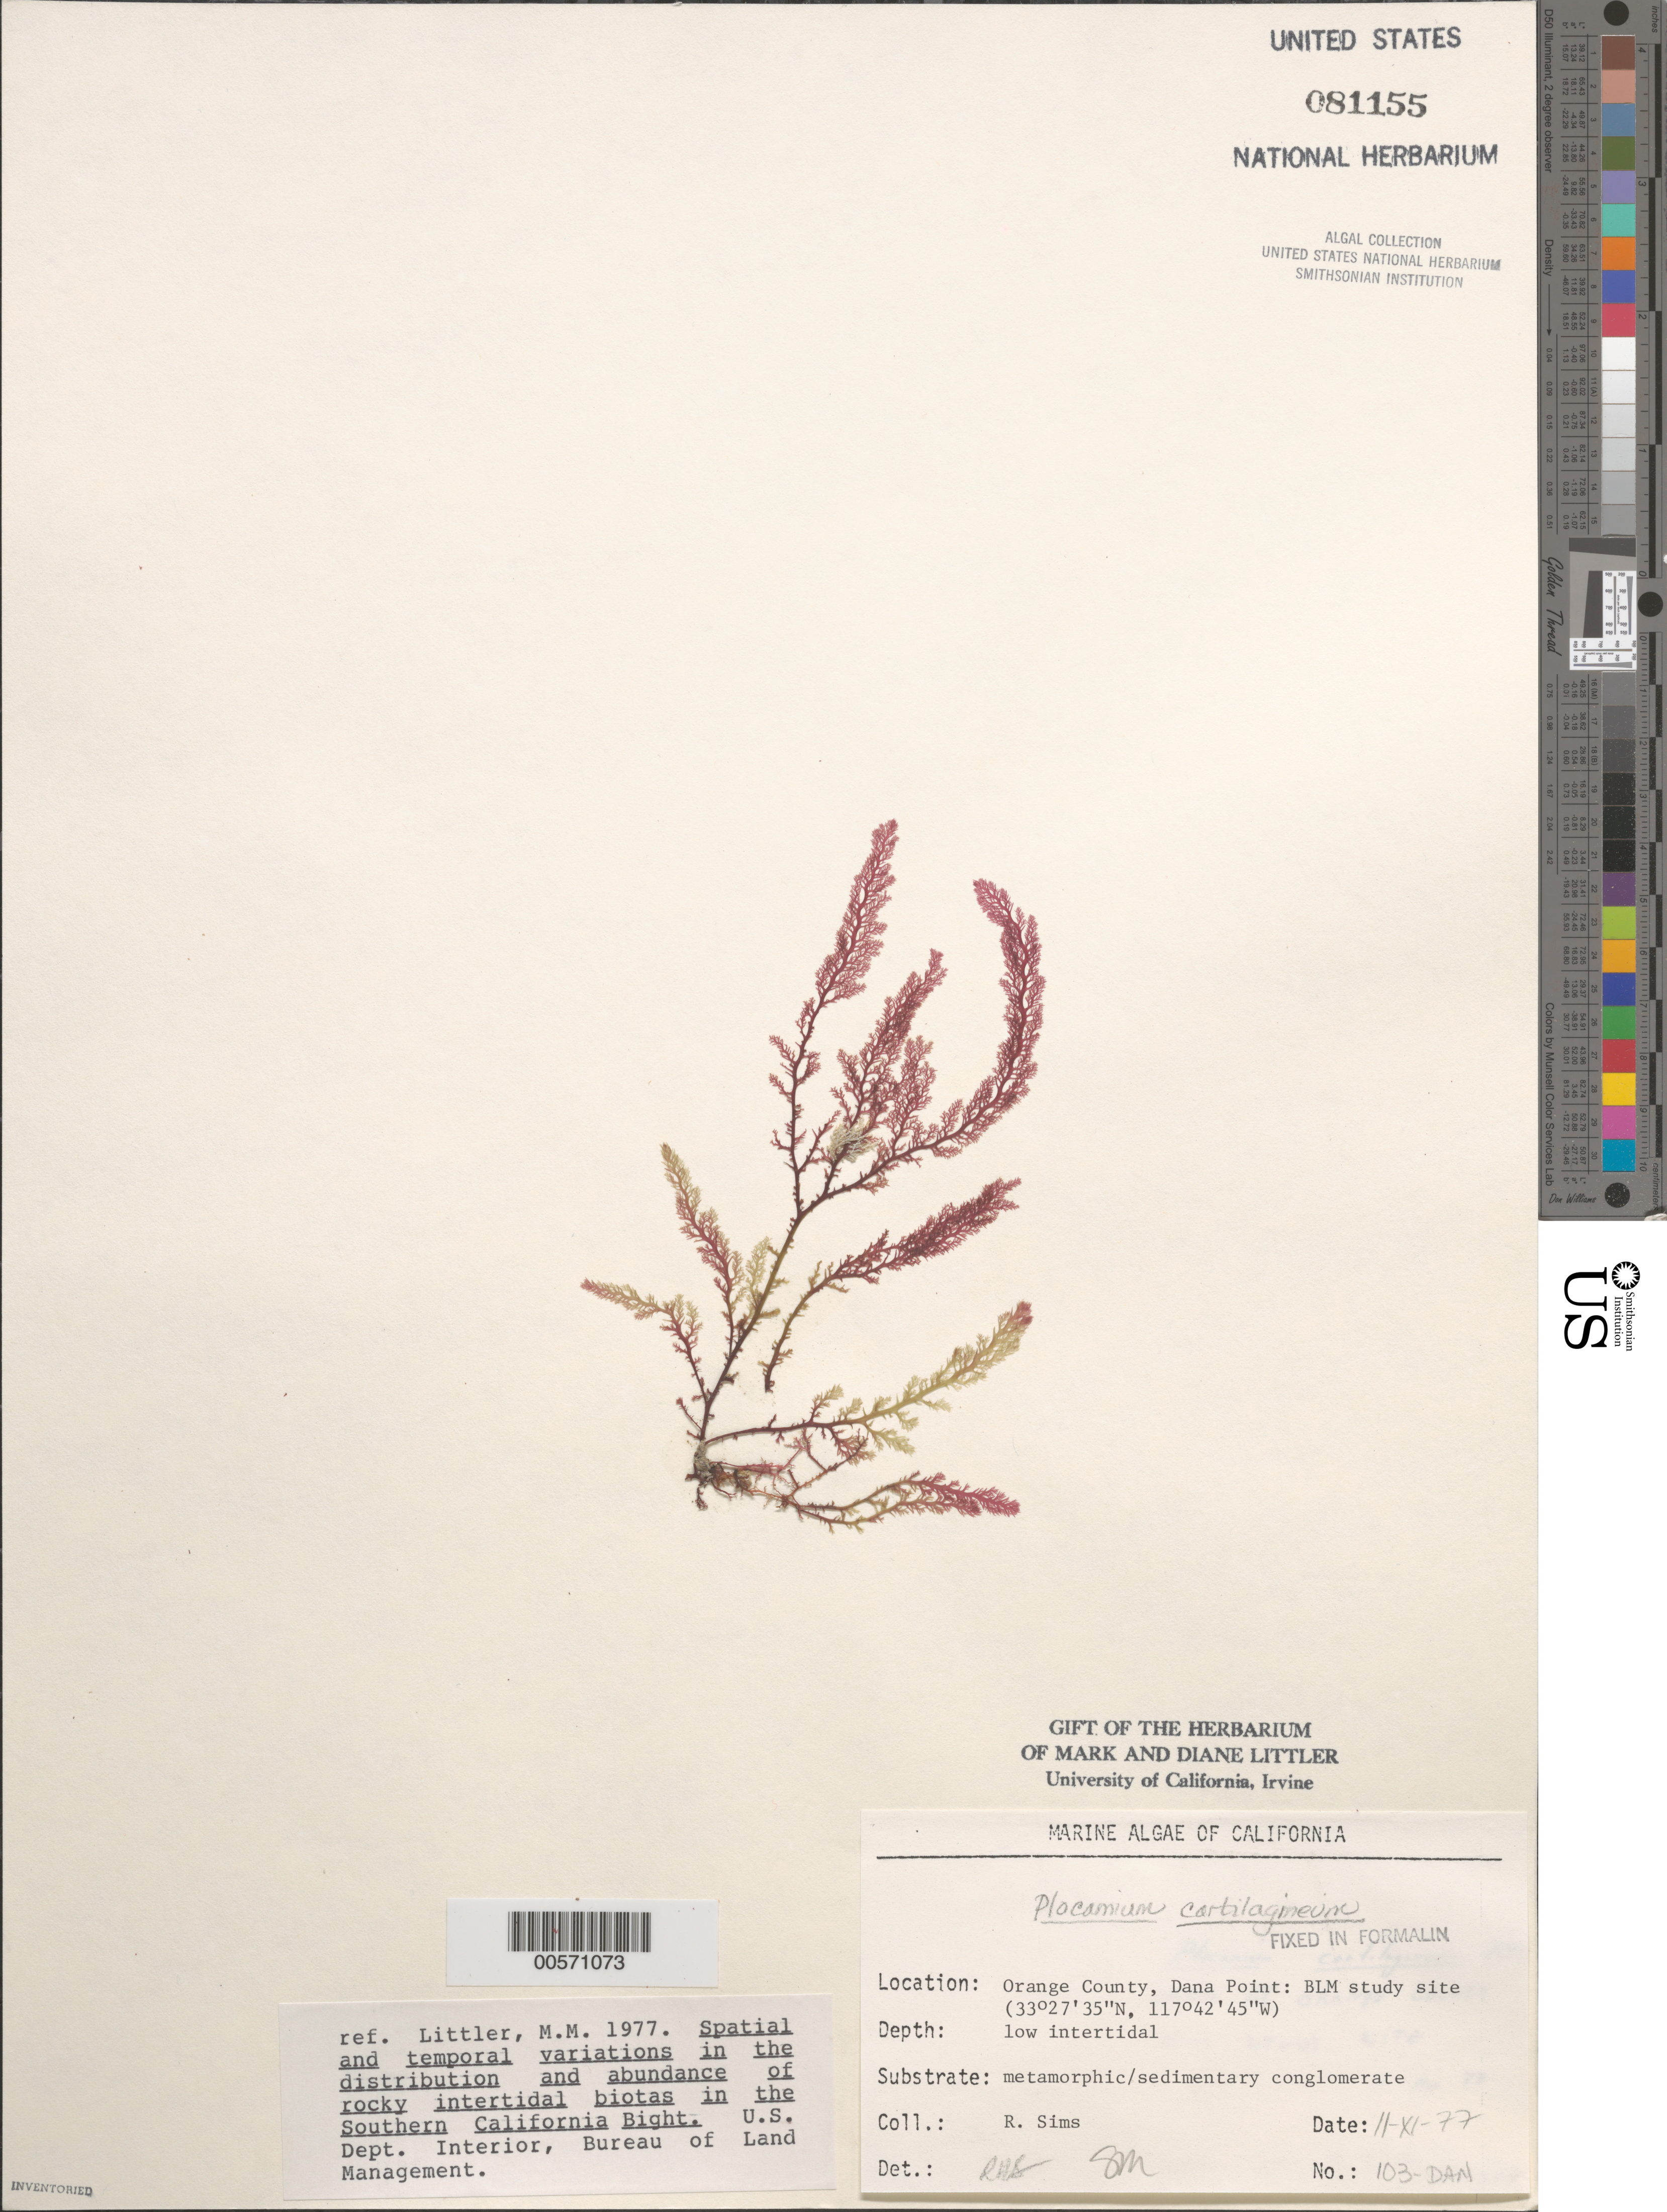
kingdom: Plantae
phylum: Rhodophyta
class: Florideophyceae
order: Plocamiales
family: Plocamiaceae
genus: Plocamium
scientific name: Plocamium cartilagineum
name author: (L.) P.S. Dixon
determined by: Sims, Robert H.; Murray, S. N.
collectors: R. H. Sims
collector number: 103-DAN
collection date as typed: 11 Nov 1977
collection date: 1977-11-11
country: United States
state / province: California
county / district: Orange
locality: Dana Point, 1 km north of marina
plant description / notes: BLM-SOCALBIGHT Rocky Intertidal Survey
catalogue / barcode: US 81155